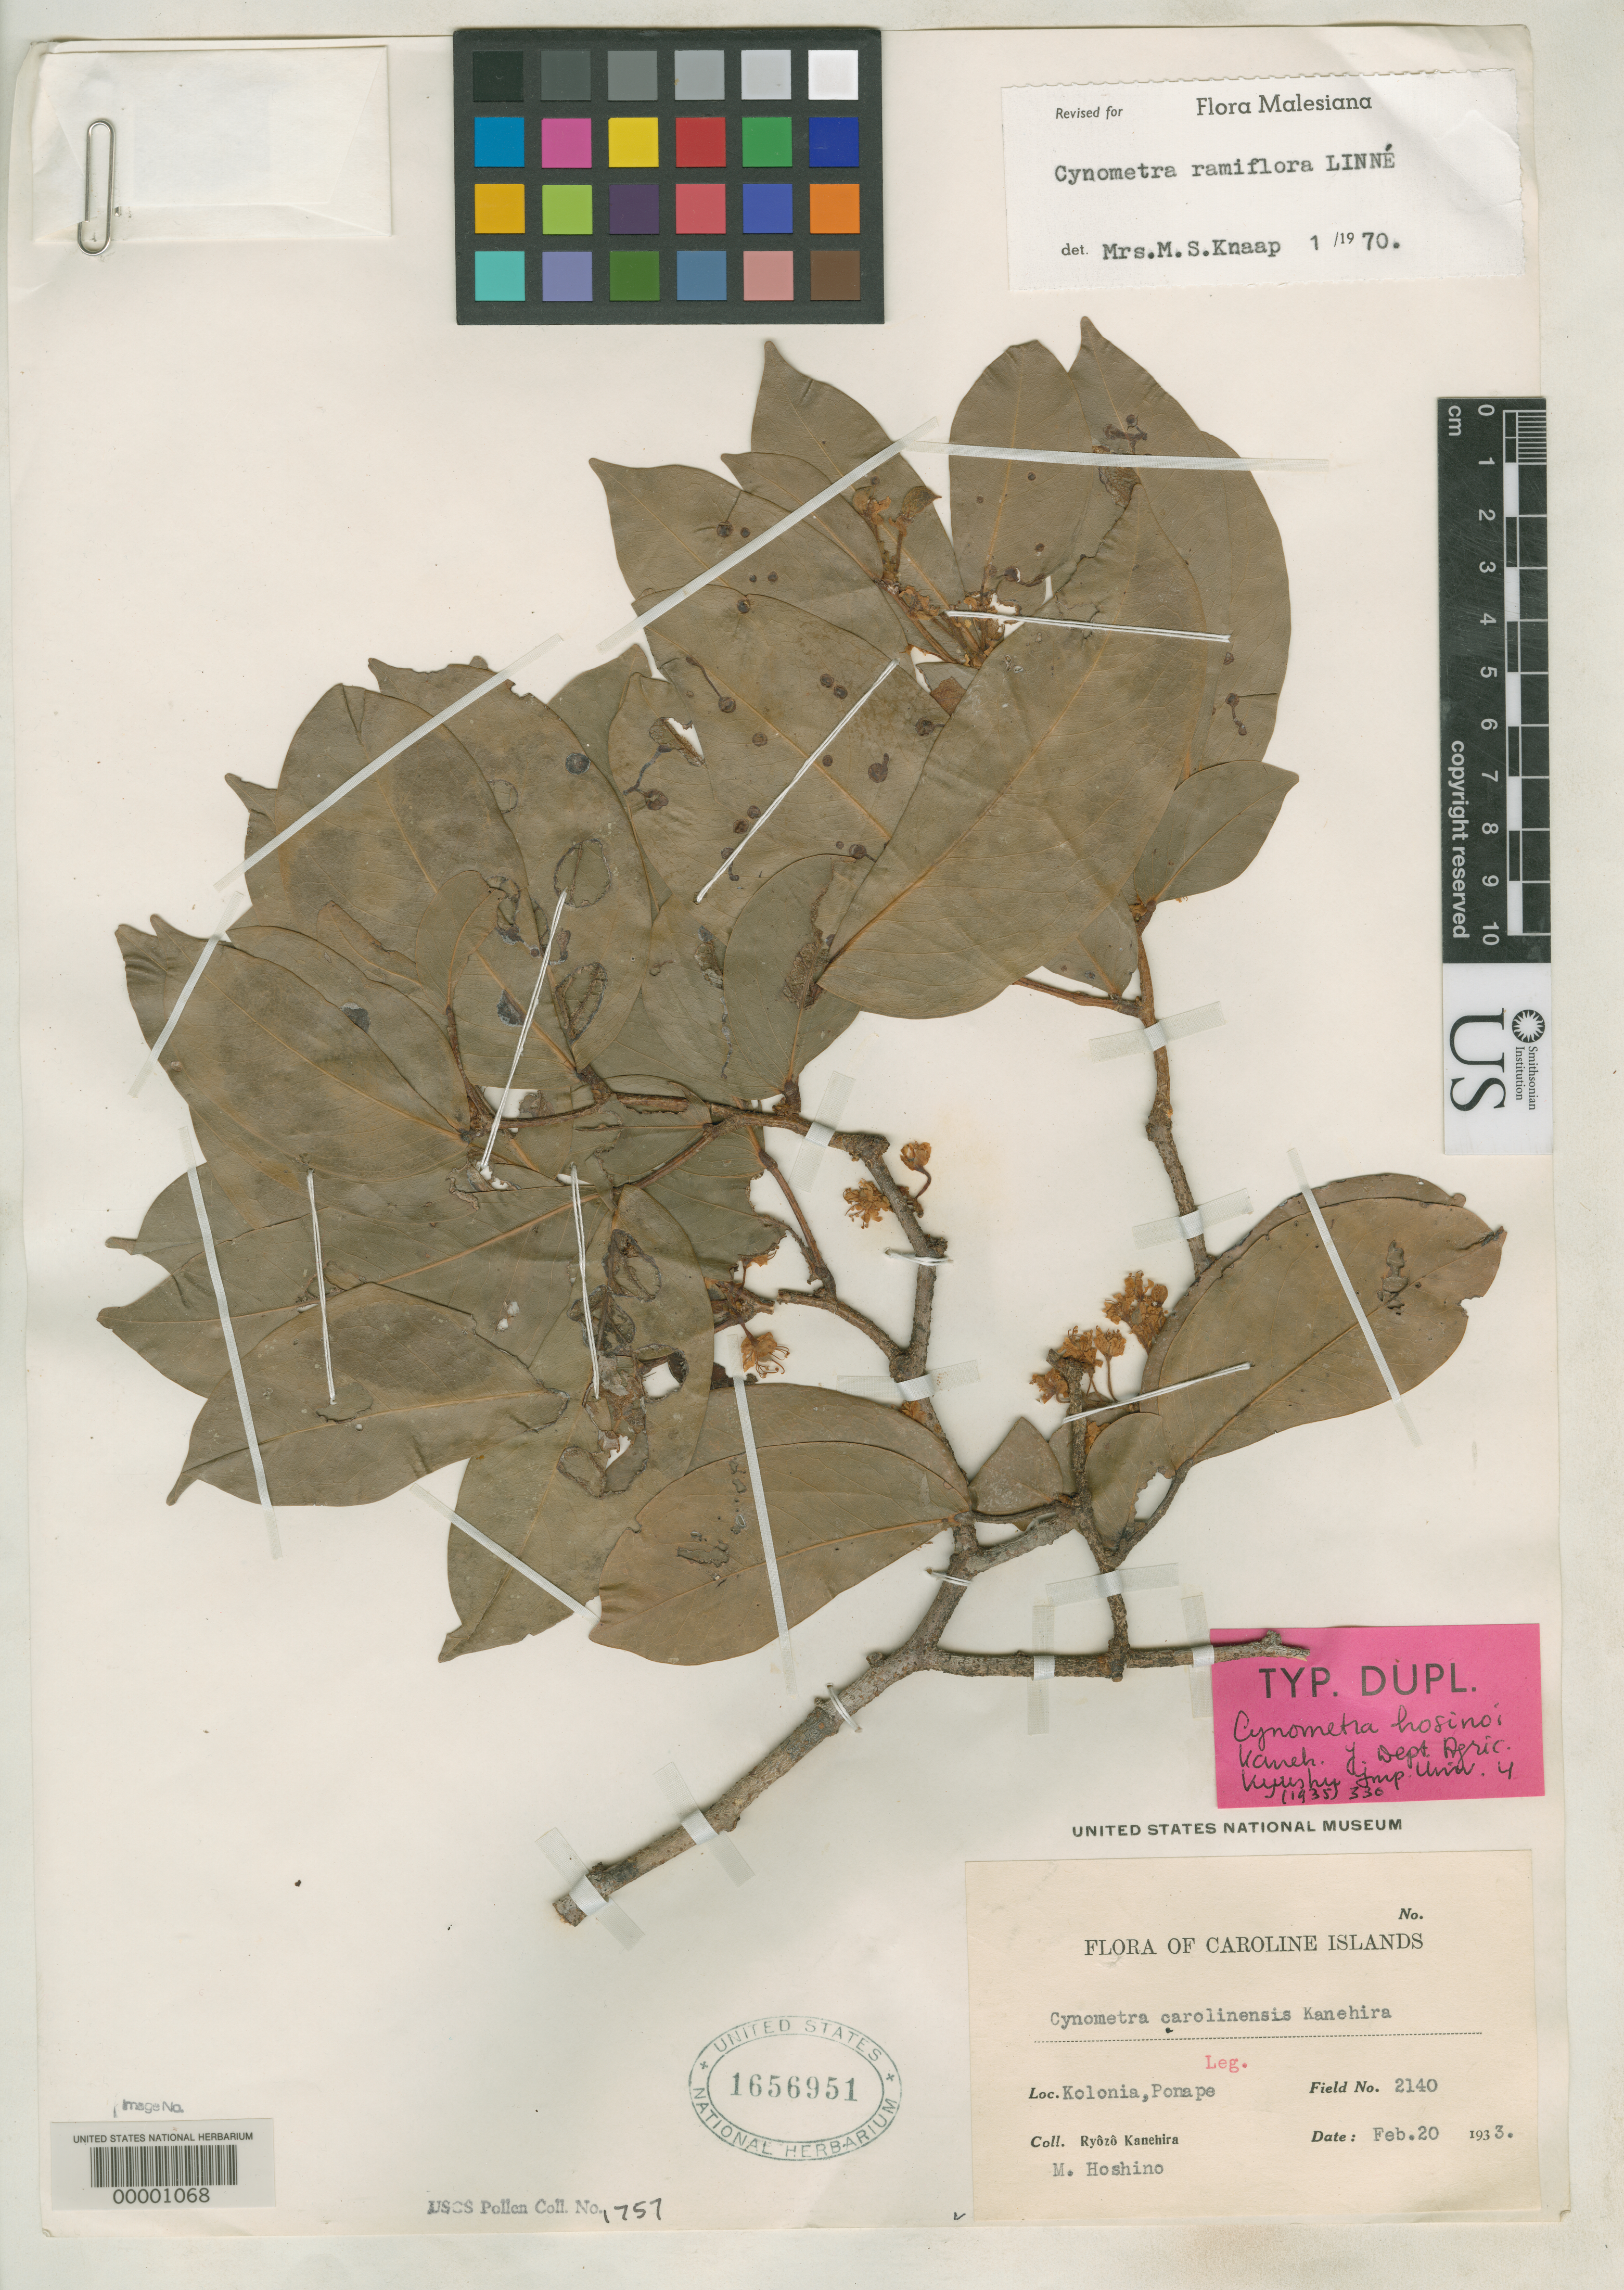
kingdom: Plantae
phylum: Tracheophyta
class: Magnoliopsida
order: Fabales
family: Fabaceae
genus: Cynometra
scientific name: Cynometra hosinoi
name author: Kaneh.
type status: Isotype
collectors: R. Kanehira & M. Hoshino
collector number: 2140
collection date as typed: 20 Feb 1933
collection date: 1933-02-20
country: Micronesia, Federated States of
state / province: Pohnpei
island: Pohnpei [Ponape]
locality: Kolonia dupl.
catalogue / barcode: US 1656951